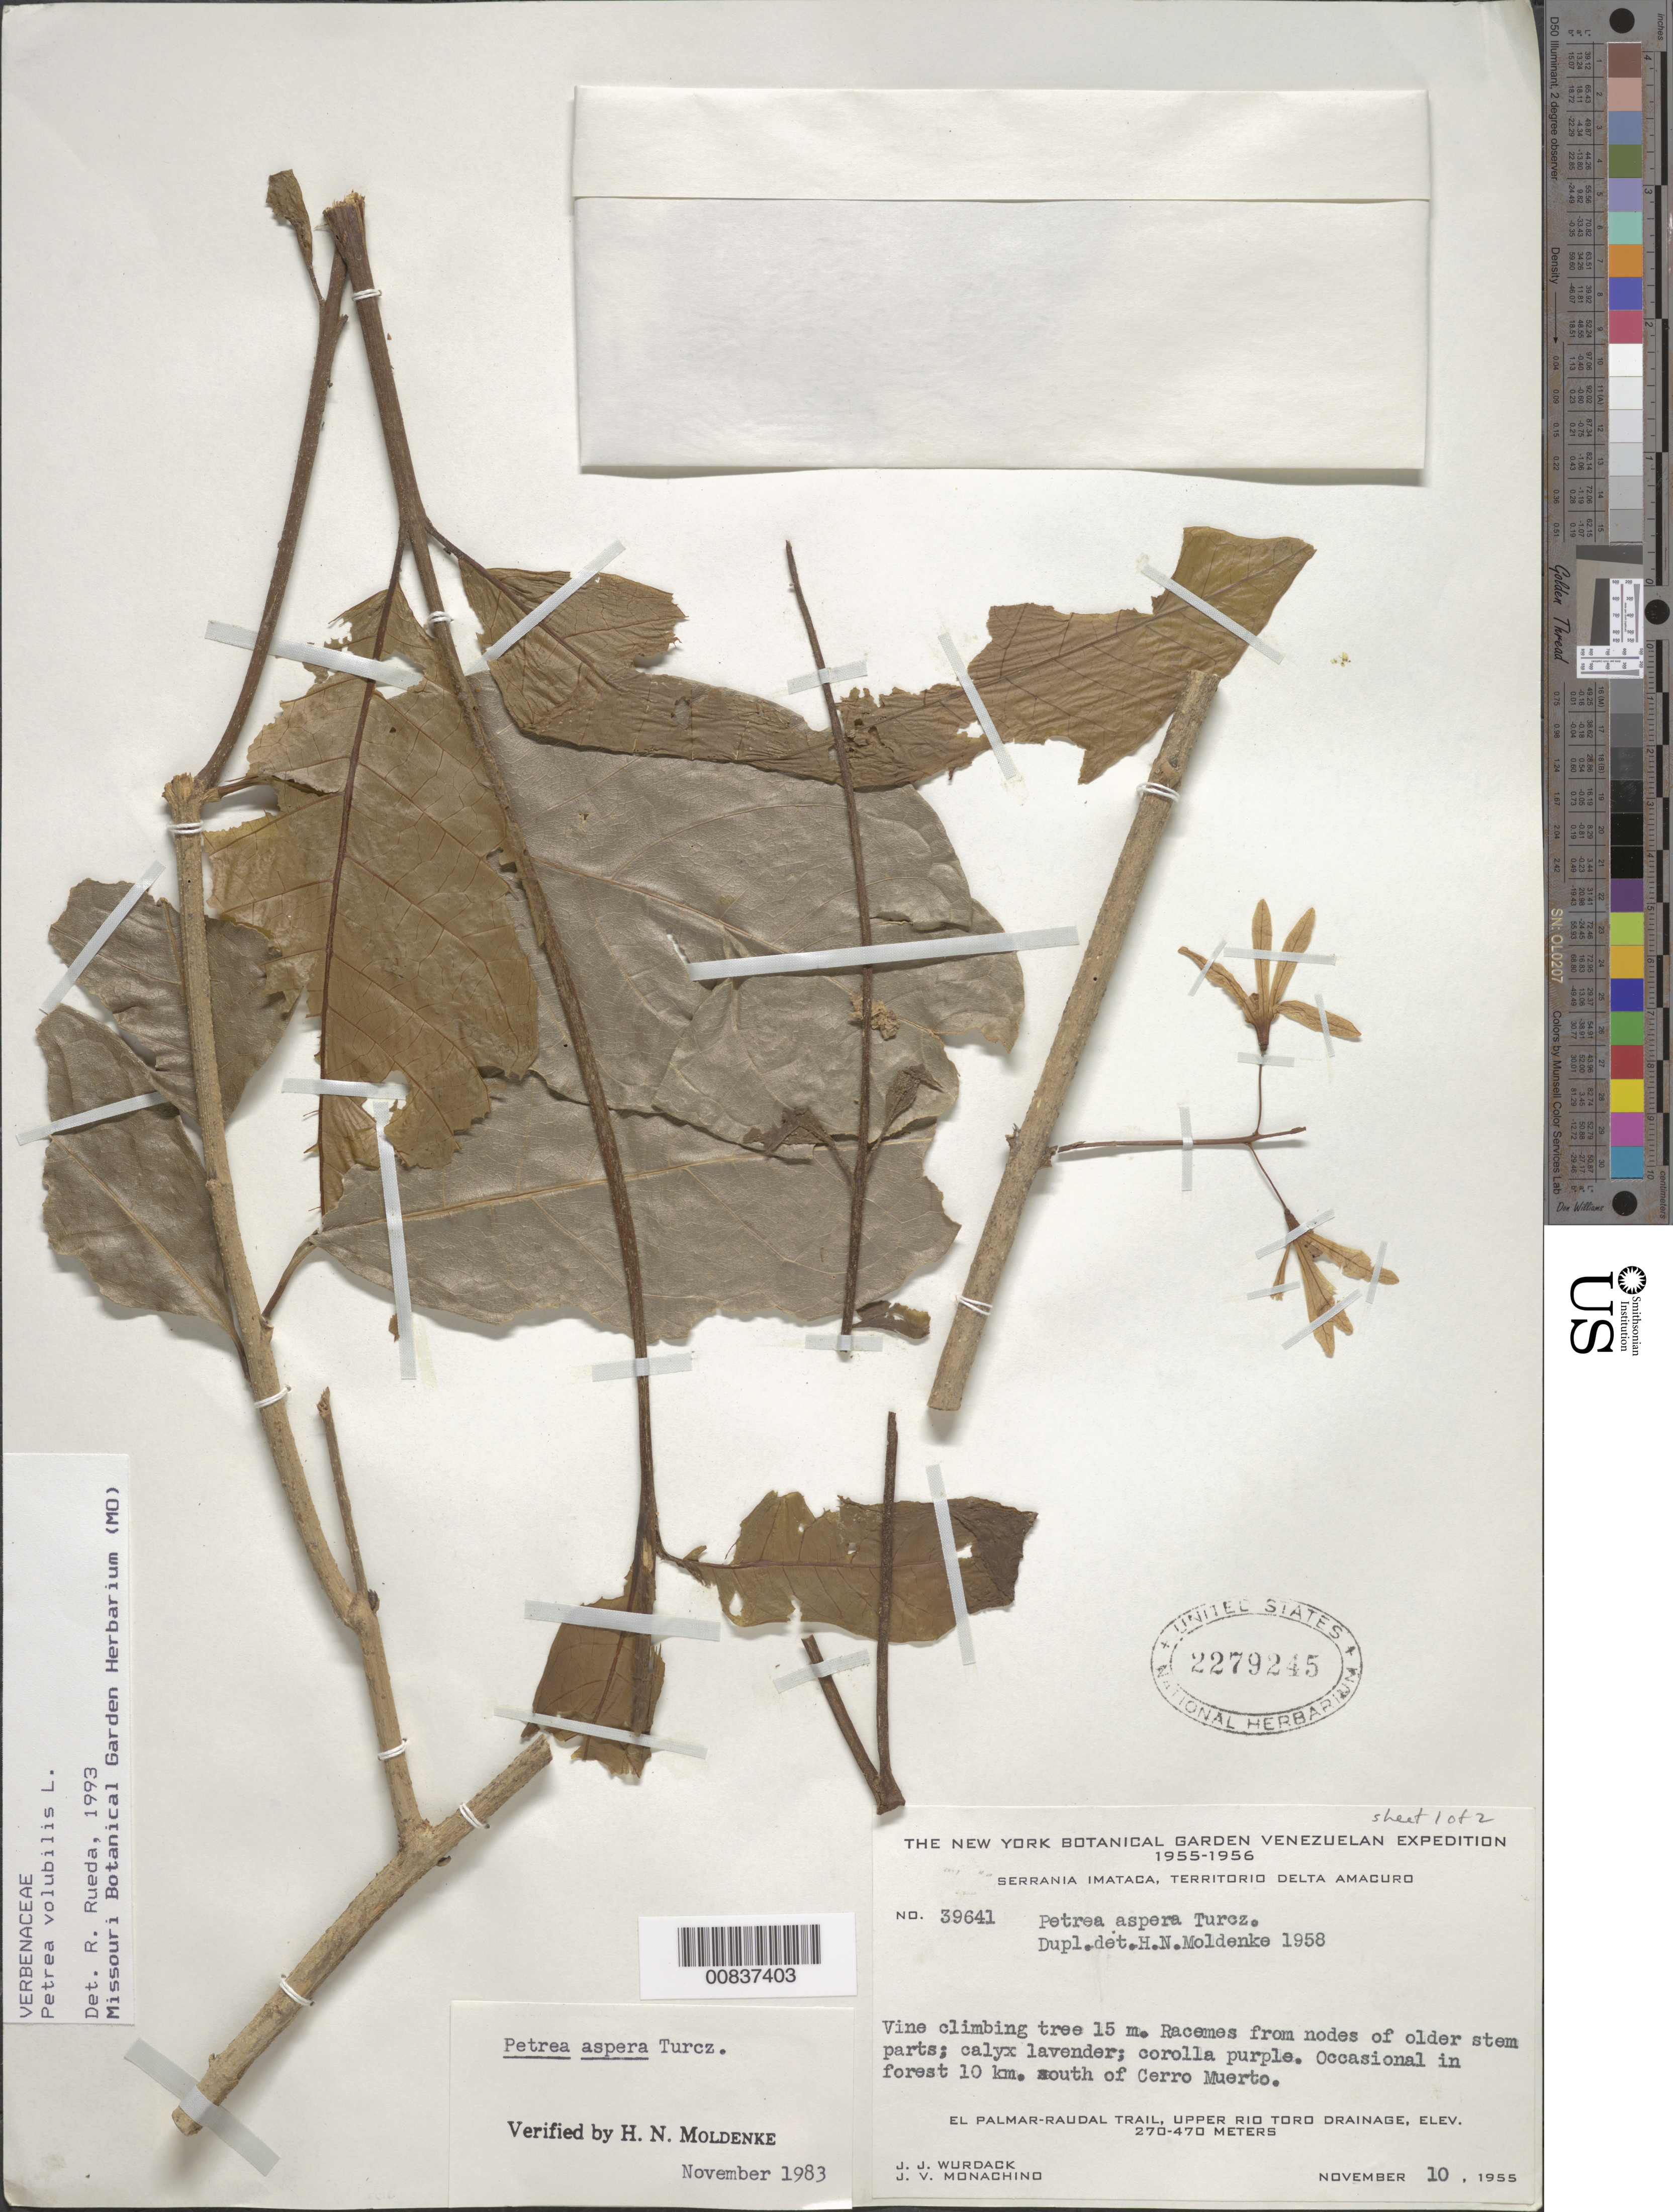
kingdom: Plantae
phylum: Tracheophyta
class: Magnoliopsida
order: Lamiales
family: Verbenaceae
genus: Petrea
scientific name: Petrea volubilis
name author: L.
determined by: Rueda, R. M.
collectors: J. J. Wurdack & J. V. Monachino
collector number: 39641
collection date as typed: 10-Nov-55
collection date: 1955-11-10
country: Venezuela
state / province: Delta Amacuro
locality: Serrania Imataca, El Palmar-Raudal Trail, upper Río Toro drainage; 10 km S of Cerro Muerto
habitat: Forest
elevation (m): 270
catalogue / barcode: US 2279245